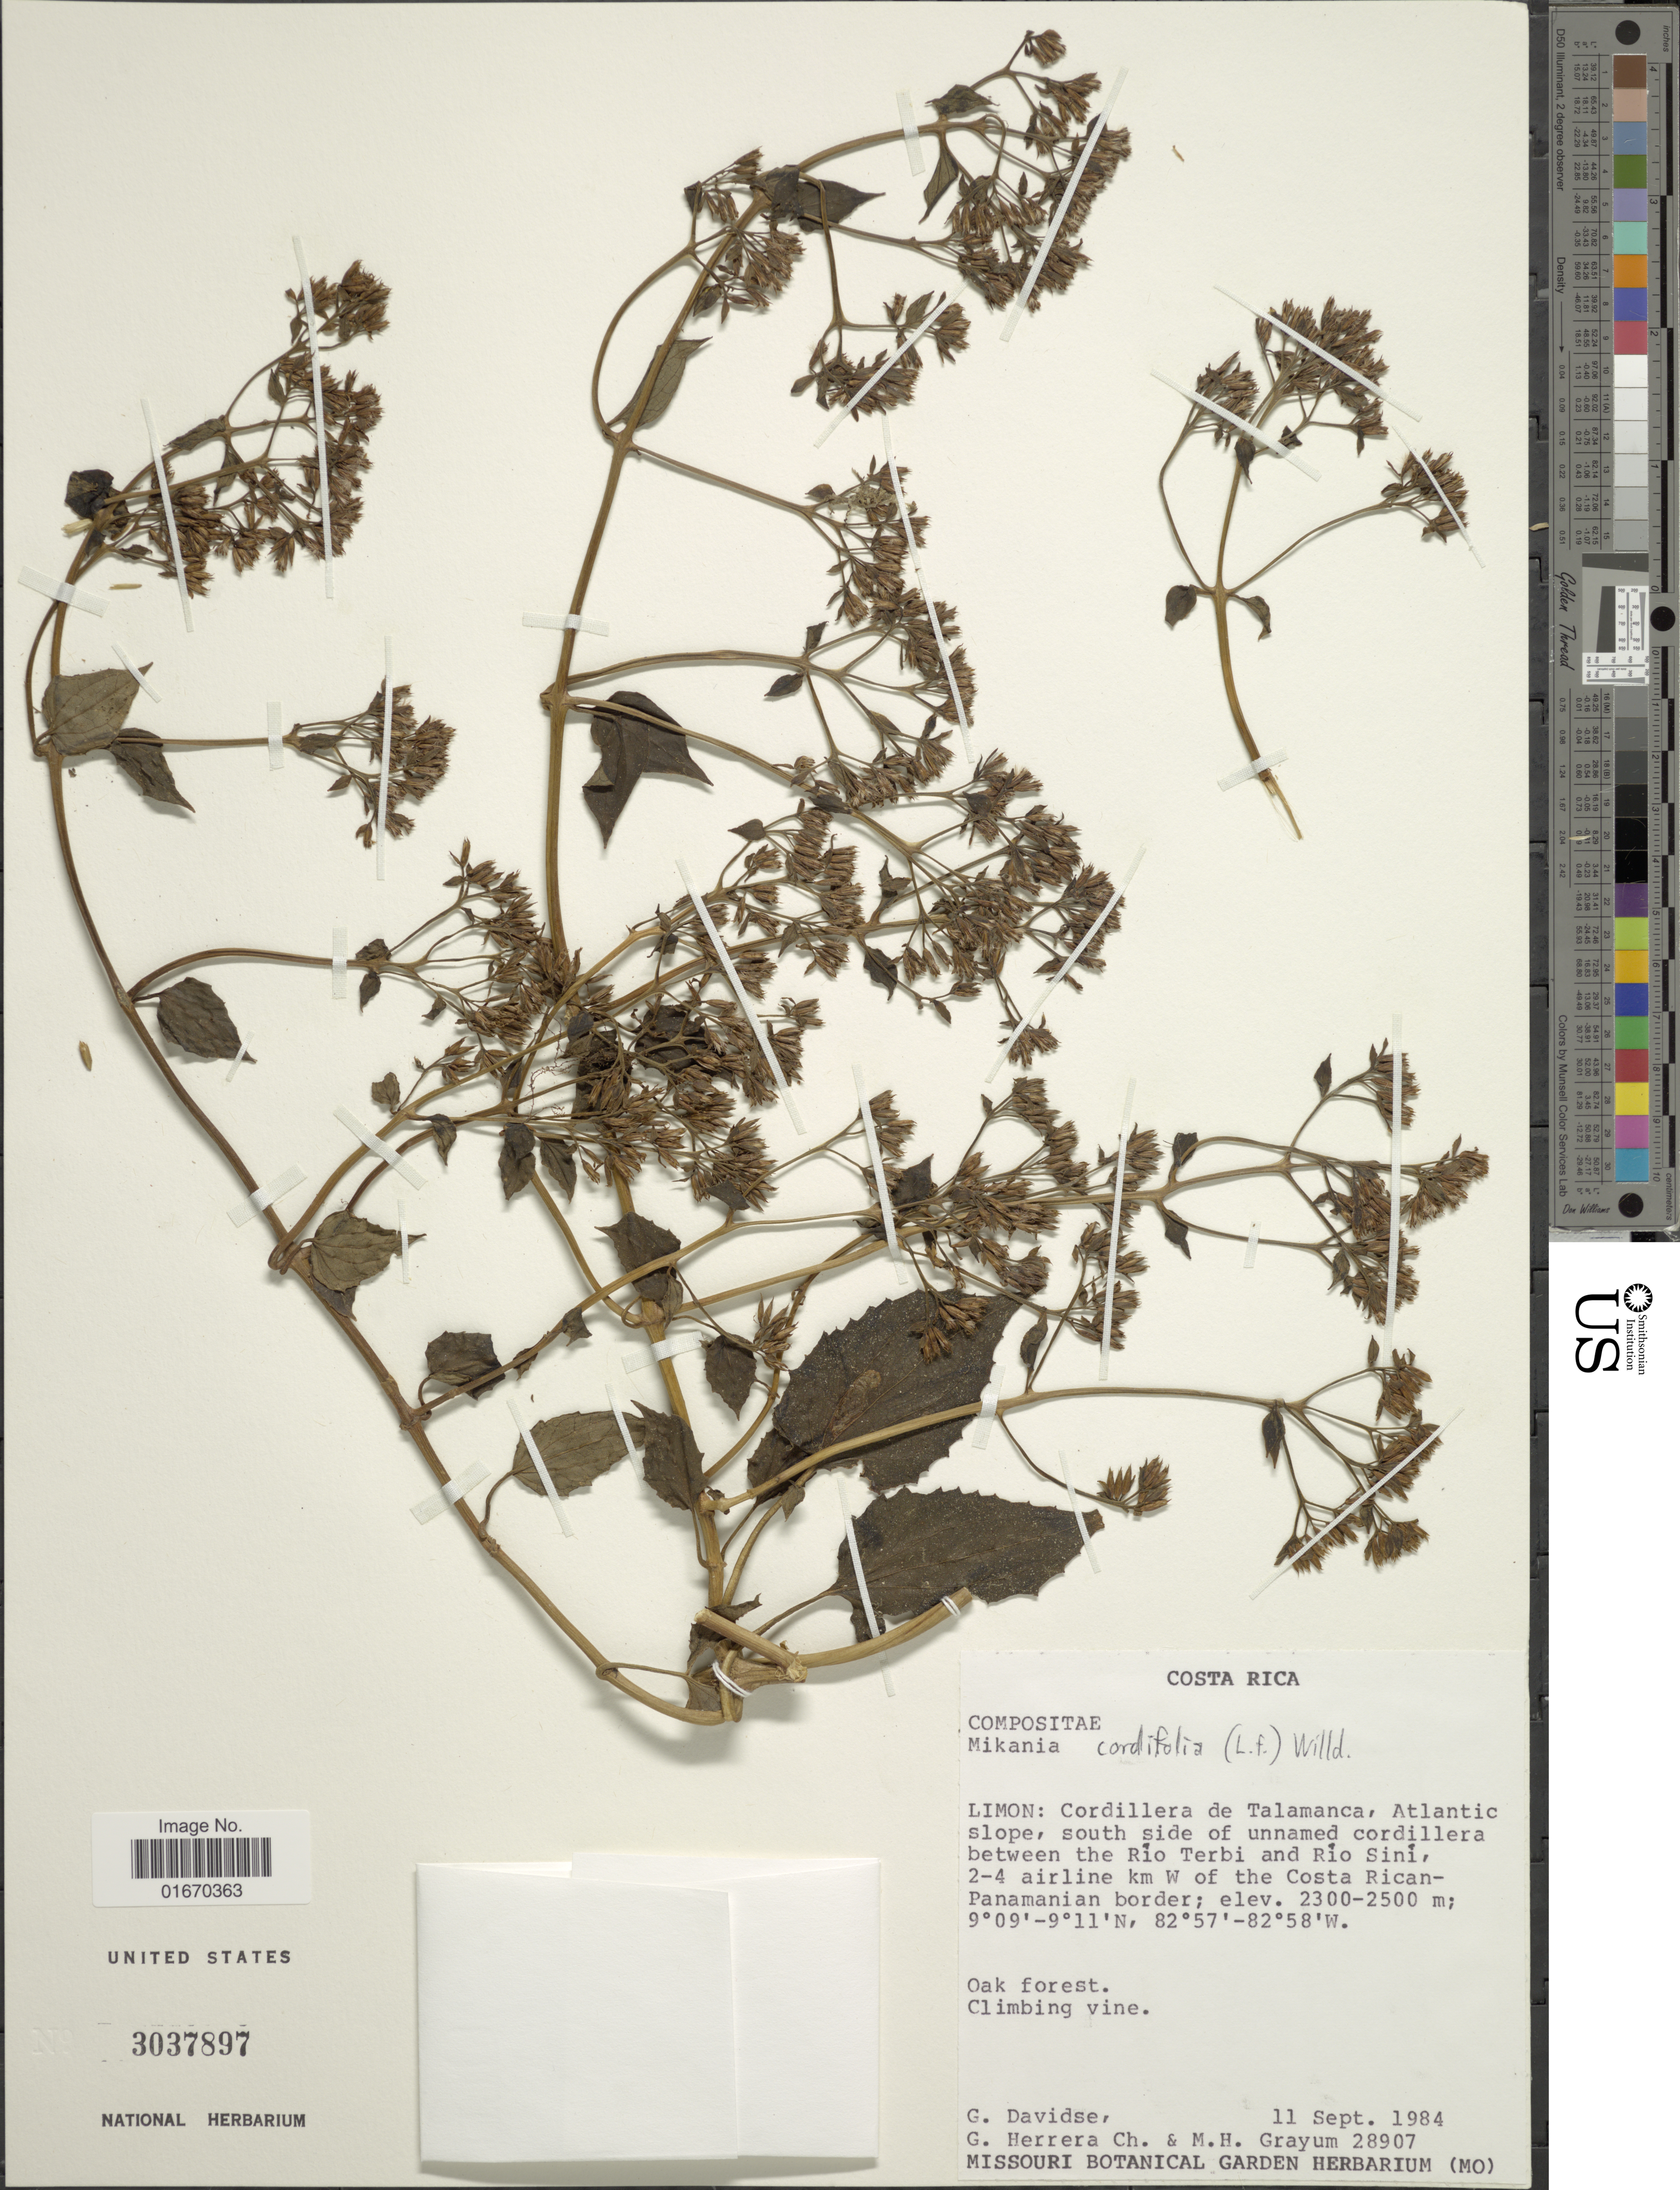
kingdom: Plantae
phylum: Tracheophyta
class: Magnoliopsida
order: Asterales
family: Asteraceae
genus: Mikania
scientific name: Mikania cordifolia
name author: Kunth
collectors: G. Davidse, G. Herrera Ch. & M. H. Grayum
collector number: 28907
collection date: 1984-09-11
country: Costa Rica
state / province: Limón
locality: Cordillera de Talamanca, Atlantic slope, south side of unnamed cordillera between the Rio Terbi and Rio Sini, 2-4 airline km W of the Costa Rican-Panamanian border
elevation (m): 2300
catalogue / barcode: US 3037897